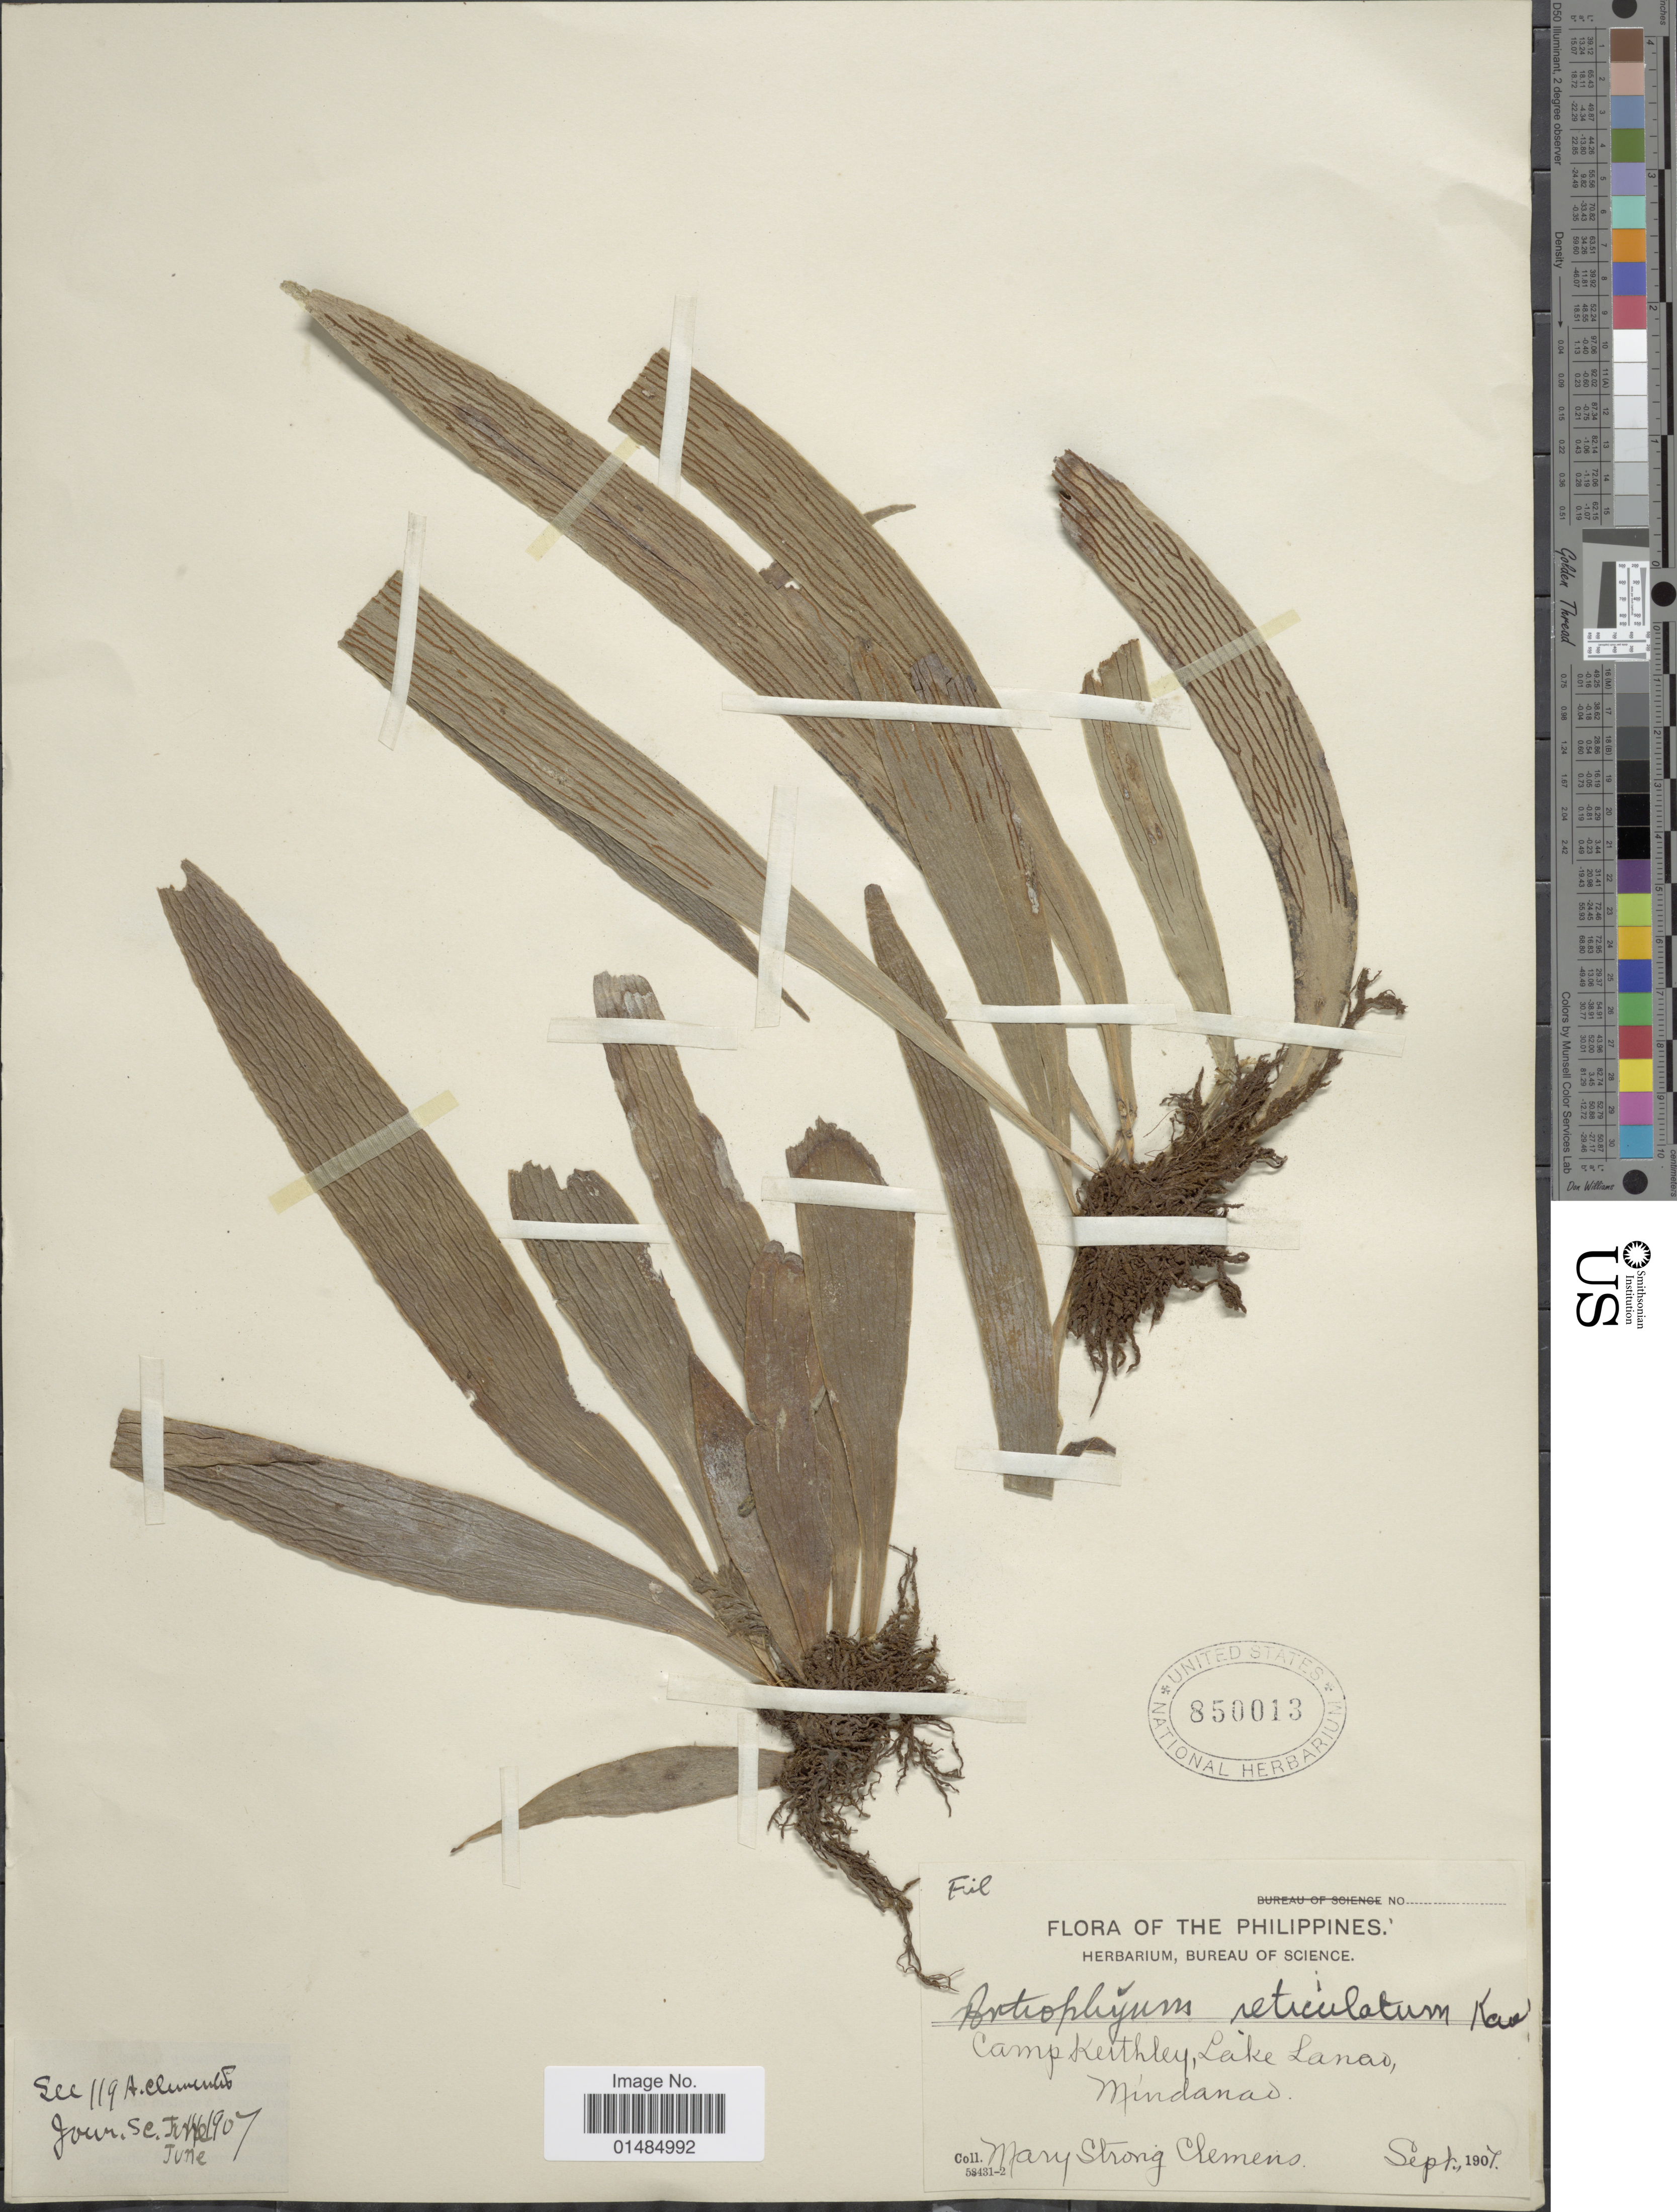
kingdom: Plantae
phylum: Tracheophyta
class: Polypodiopsida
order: Polypodiales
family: Pteridaceae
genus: Antrophyum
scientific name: Antrophyum reticulatum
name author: (G. Forst.) Kaulf.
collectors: M. S. Clemens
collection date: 1907-09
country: Philippines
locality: Camp Keithley, Lake Lanao, Mindanao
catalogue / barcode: US 850013